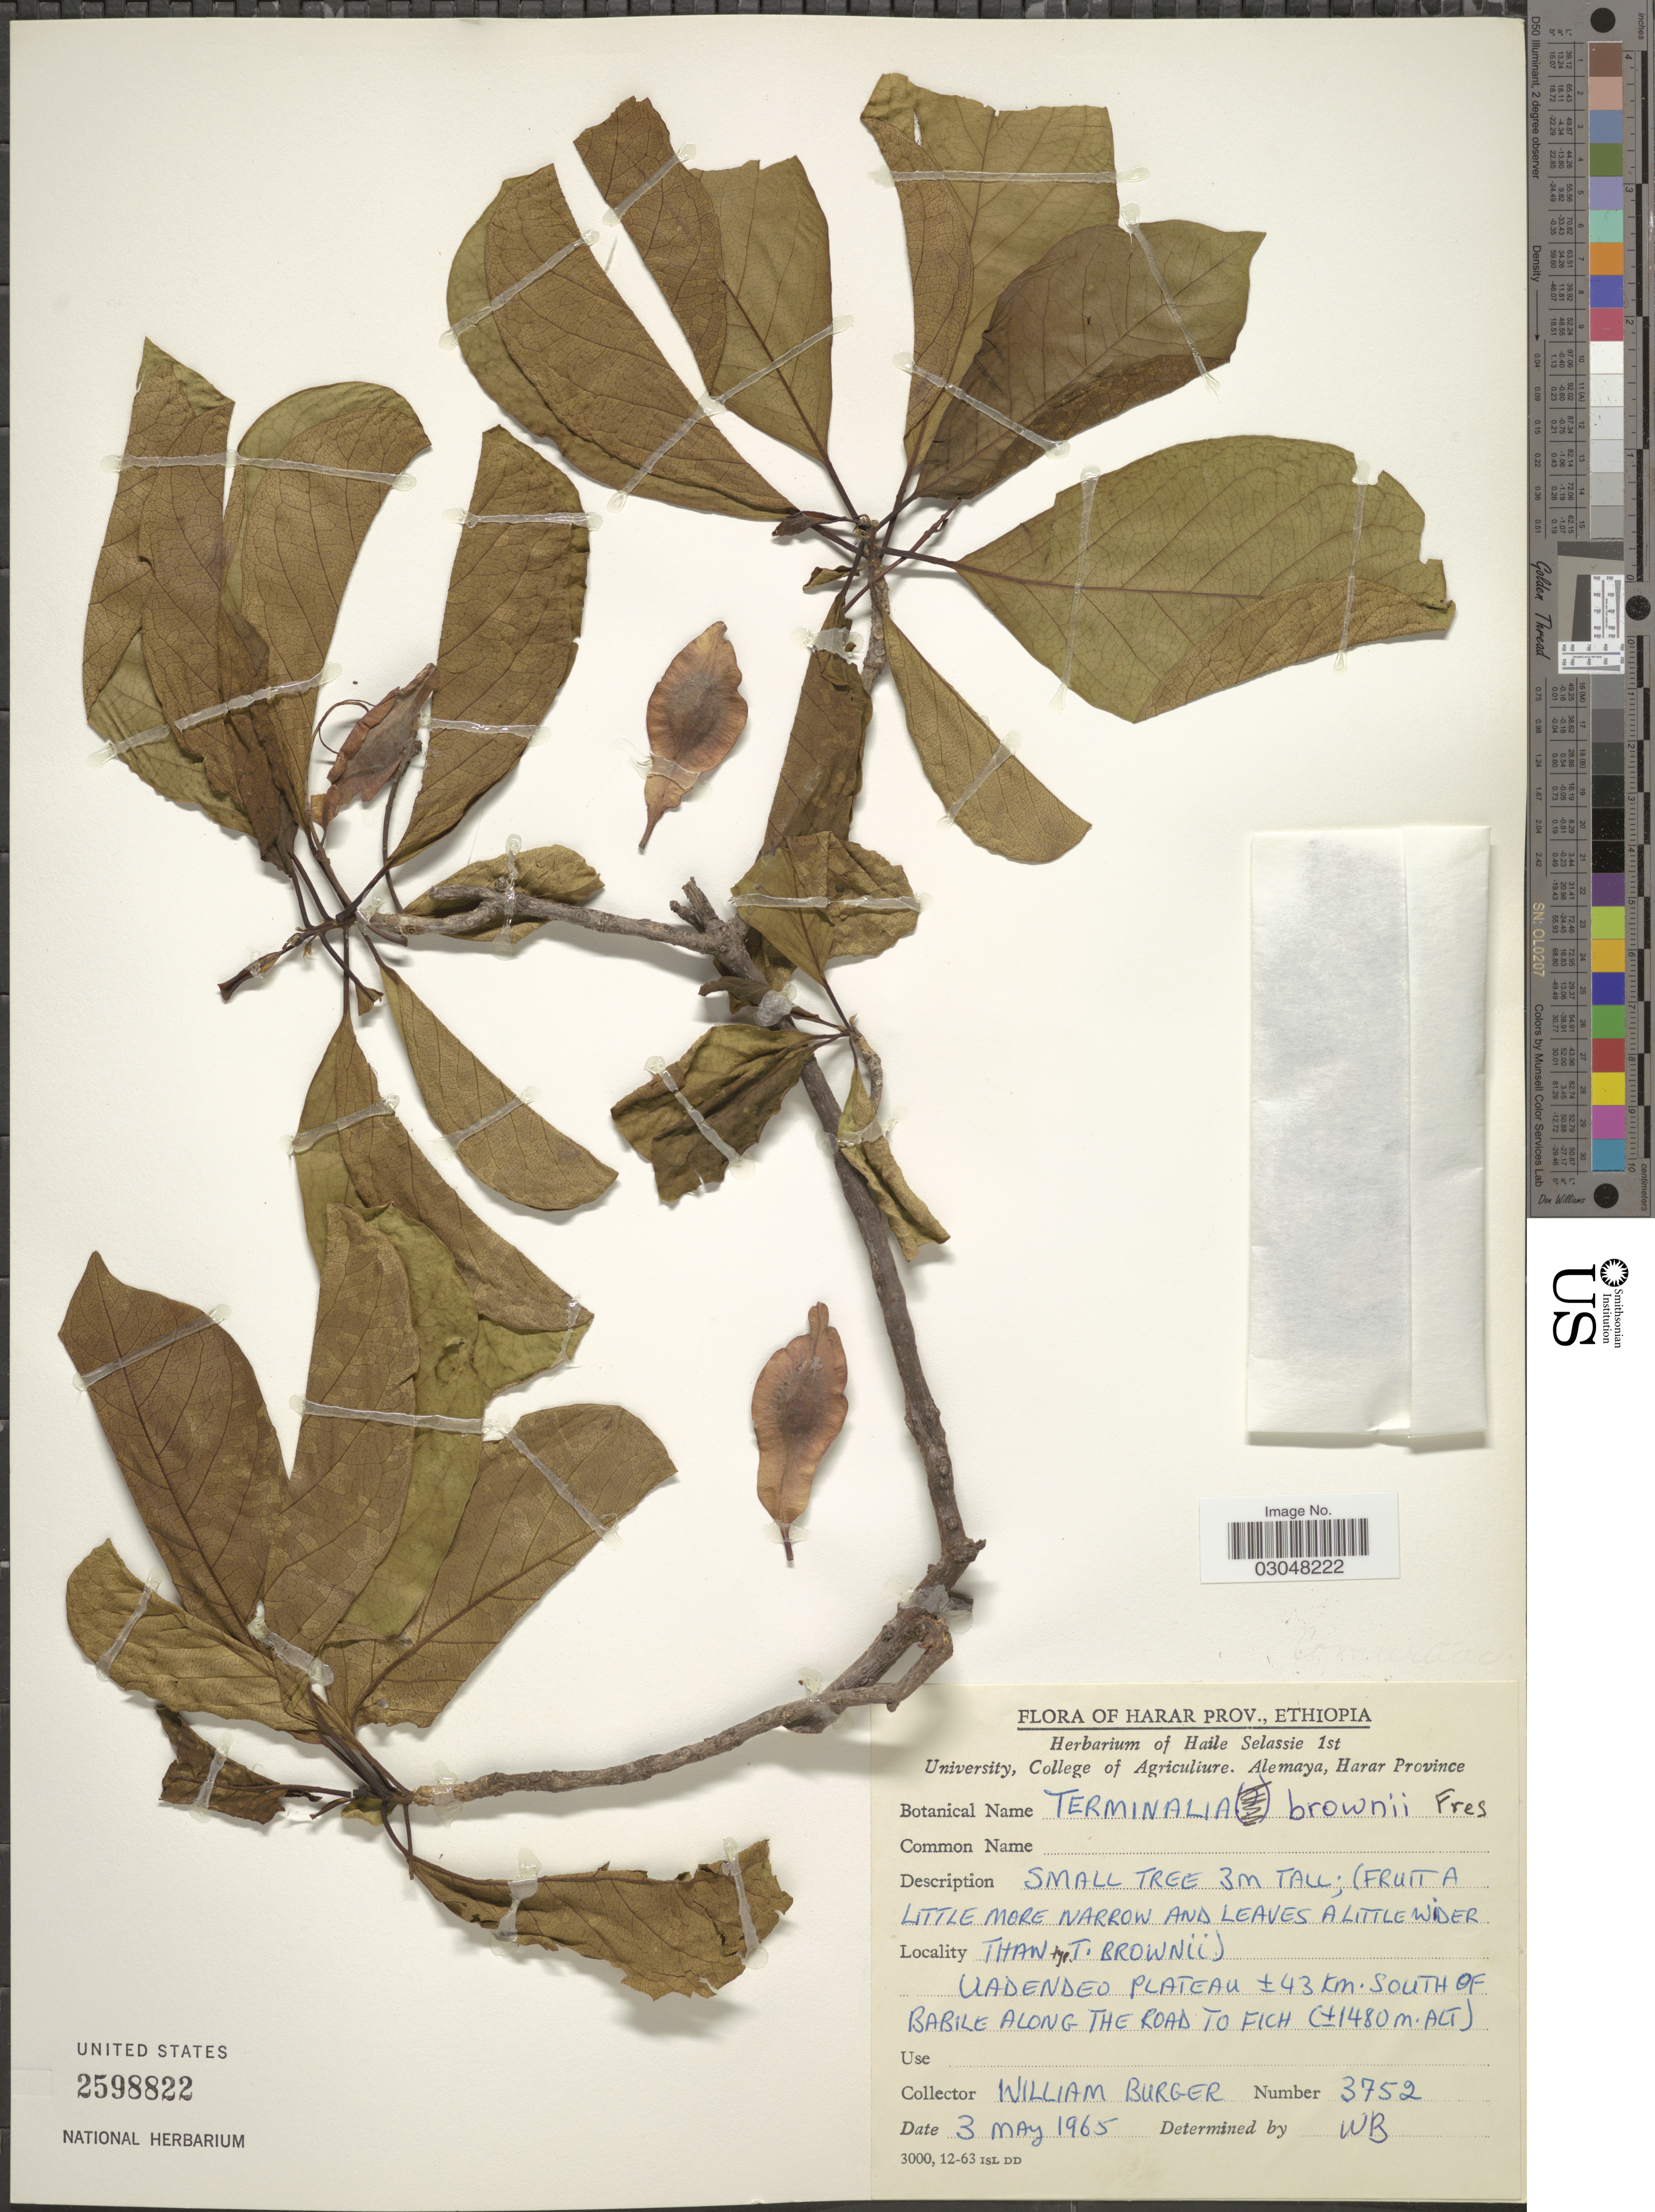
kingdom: Plantae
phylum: Tracheophyta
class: Magnoliopsida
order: Myrtales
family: Combretaceae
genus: Terminalia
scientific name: Terminalia brownii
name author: Fresen.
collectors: W. Burger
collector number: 3752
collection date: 1965-05-03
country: Ethiopia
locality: Harar Prov. Uadendeo Plateau ± 43 km. south of Babile along the road to Fich.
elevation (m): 1480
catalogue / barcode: US 2598822